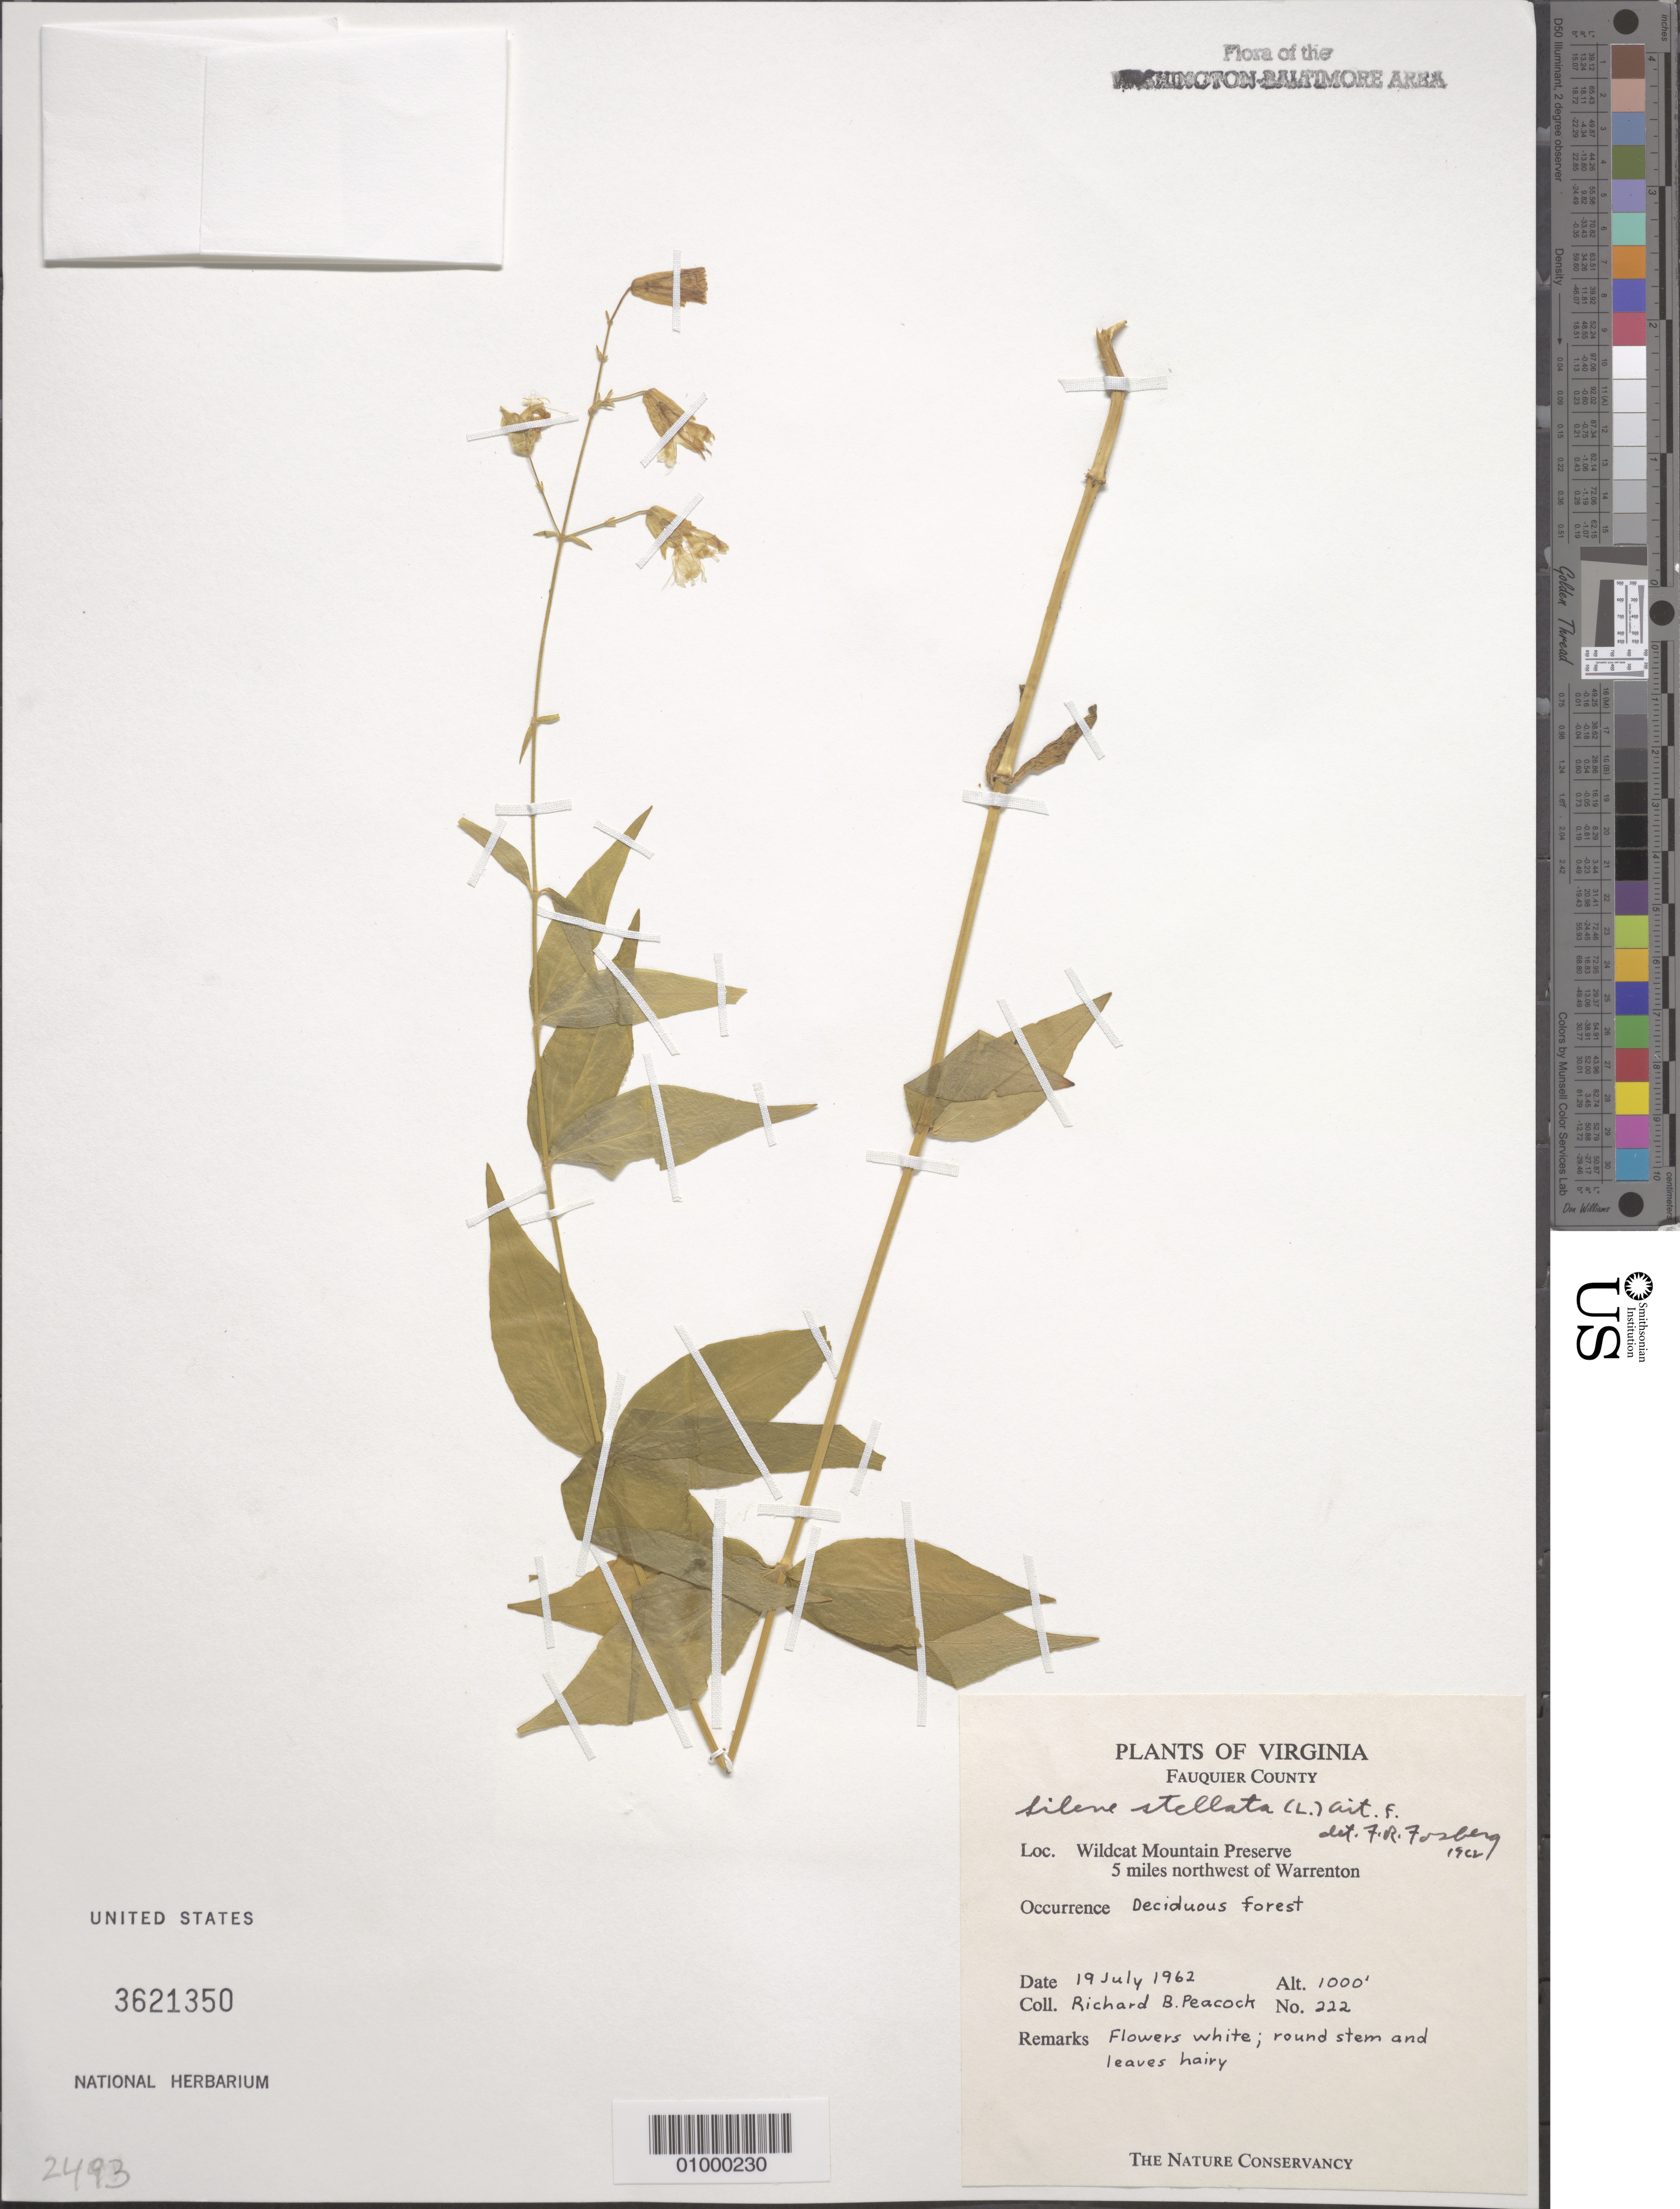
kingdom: Plantae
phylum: Tracheophyta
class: Magnoliopsida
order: Caryophyllales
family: Caryophyllaceae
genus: Silene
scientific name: Silene stellata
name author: (L.) Coyte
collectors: R. Peacock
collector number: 222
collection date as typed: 21 Jul 1962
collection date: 1962-07-19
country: United States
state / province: Virginia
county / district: Fauquier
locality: Wildcat Mountain Preserve, 5 miles northwest of Warrenton.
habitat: deciduous forest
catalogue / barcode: US 3621350